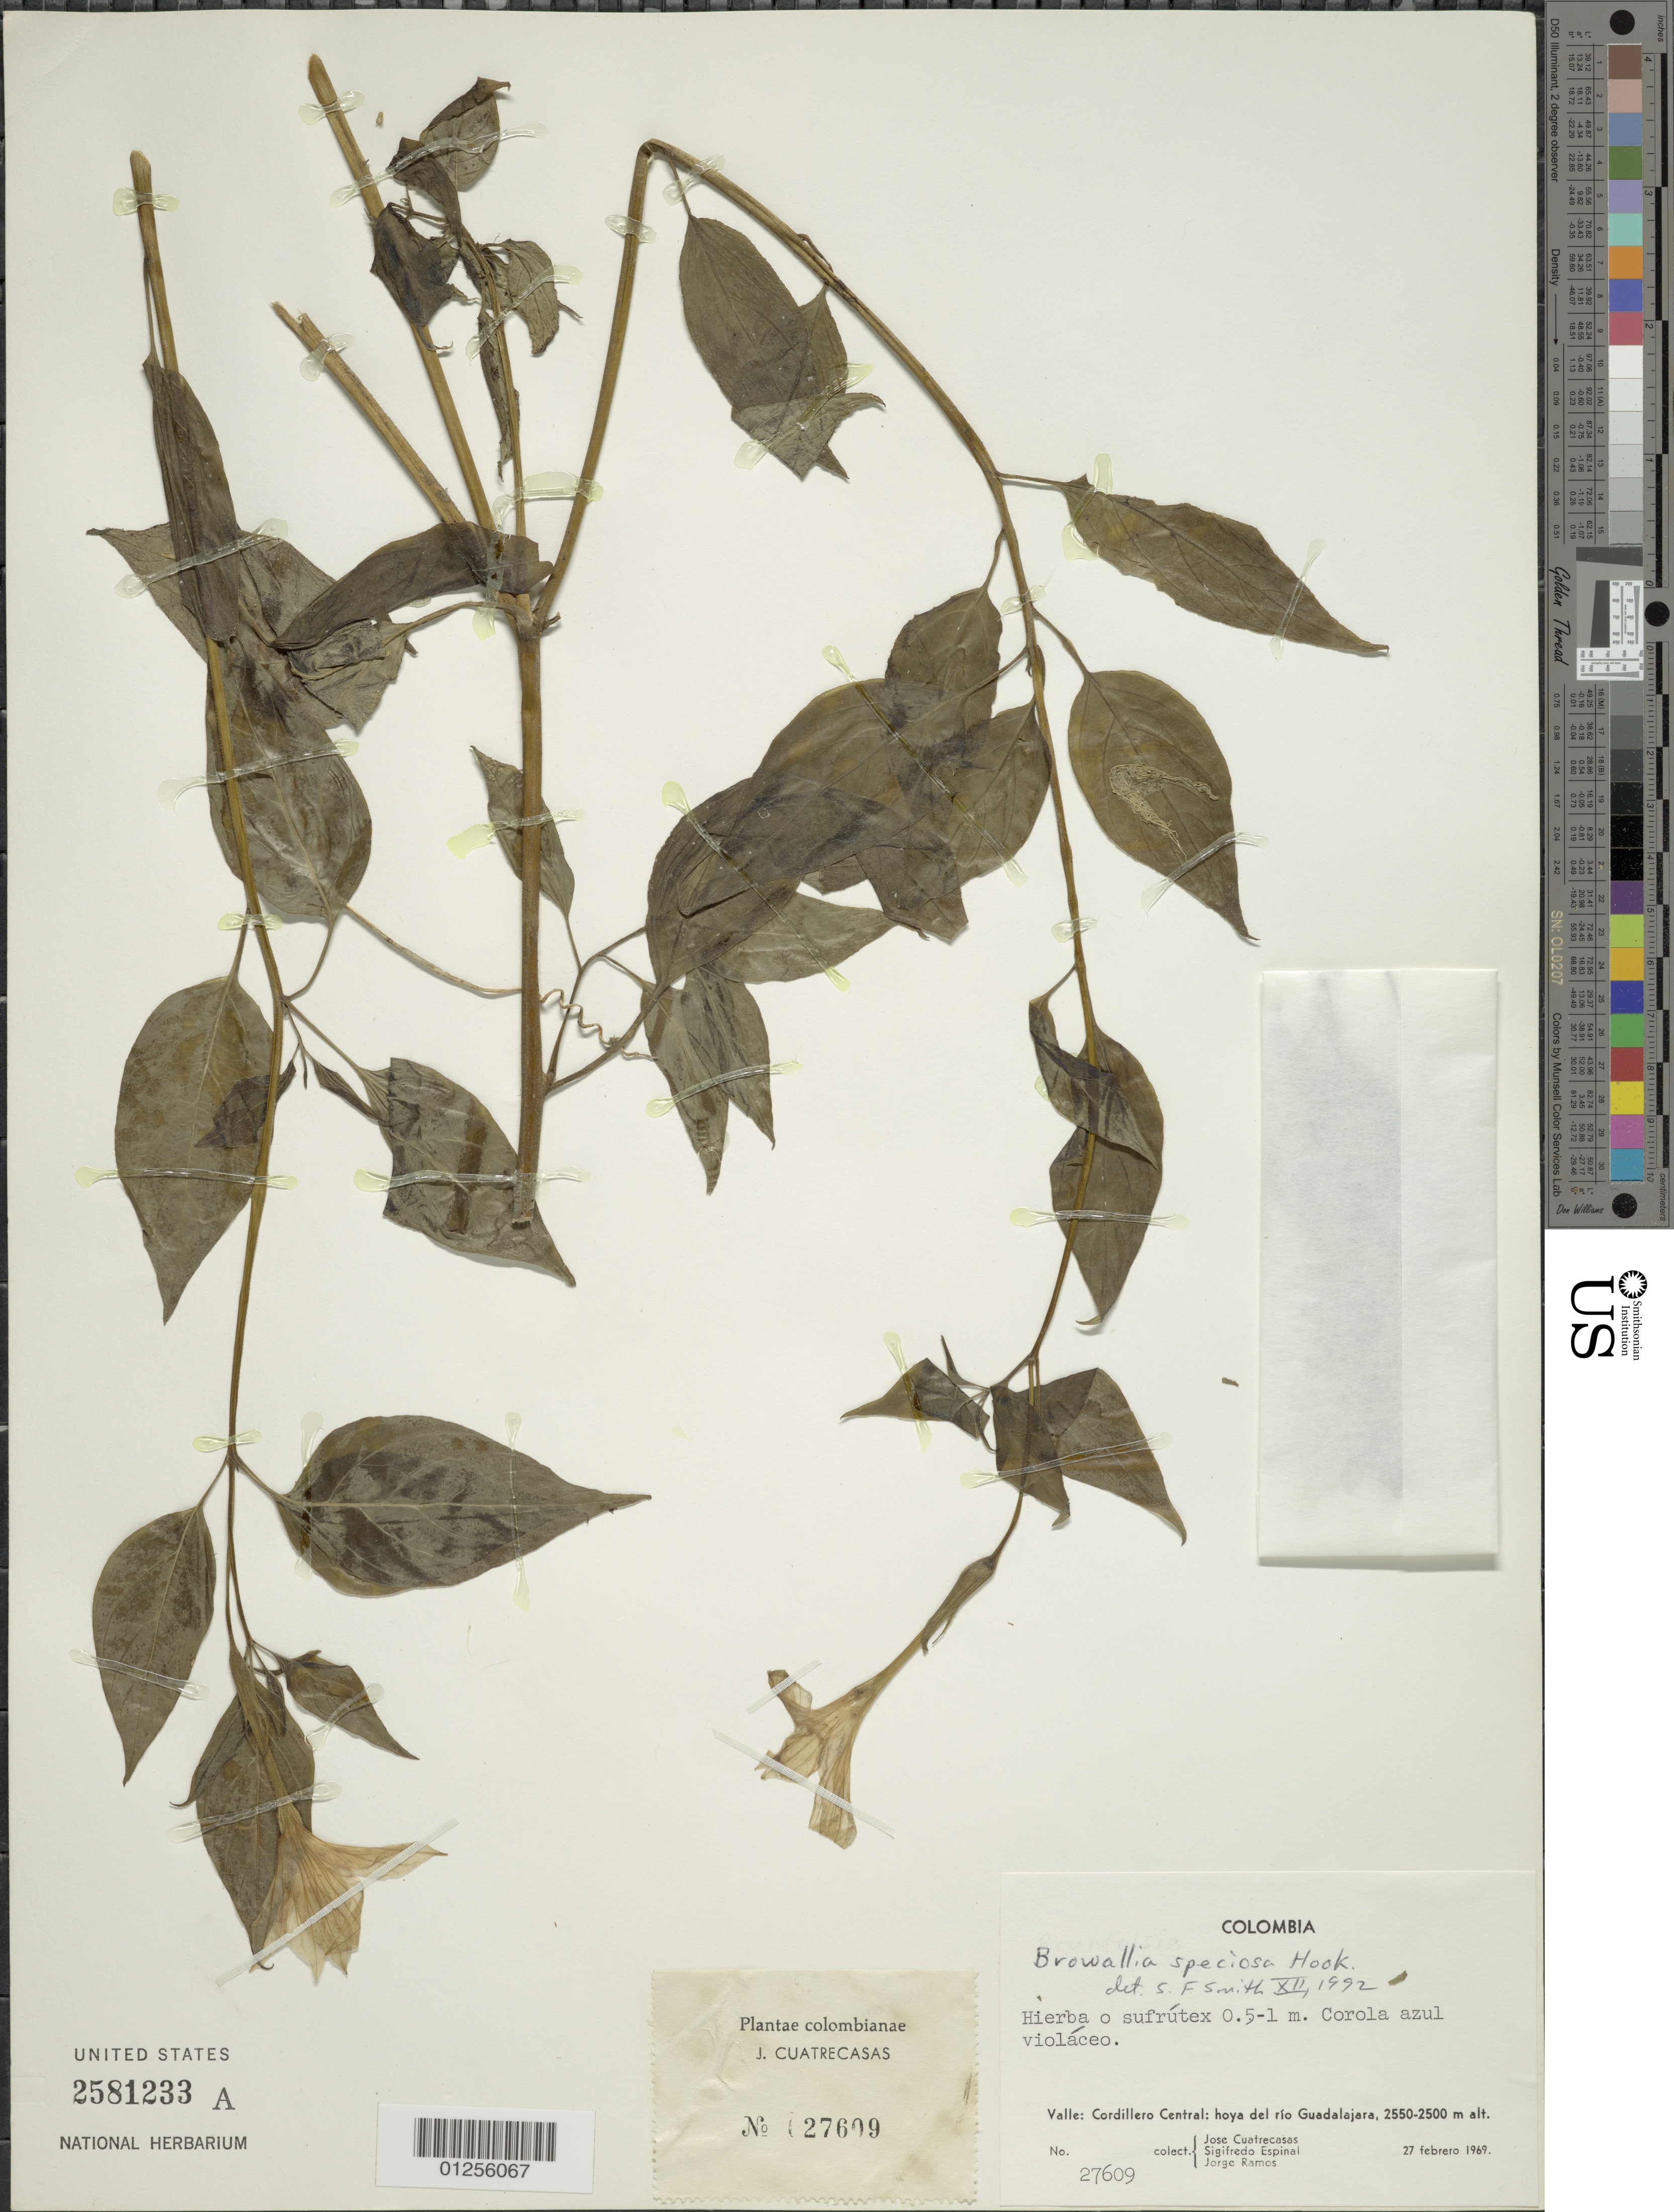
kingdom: Plantae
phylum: Tracheophyta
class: Magnoliopsida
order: Solanales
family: Solanaceae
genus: Browallia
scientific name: Browallia speciosa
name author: Hook.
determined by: Smith, Stephen F., (US), NMNH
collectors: J. Cuatrecasas, S. T. Espinal & J. E. Ramos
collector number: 27609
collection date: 1969-02-27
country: Colombia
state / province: Valle del Cauca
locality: Valle: Cordillero Central: hoya del rio Guadalajara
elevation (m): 2500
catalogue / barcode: US 2581233A